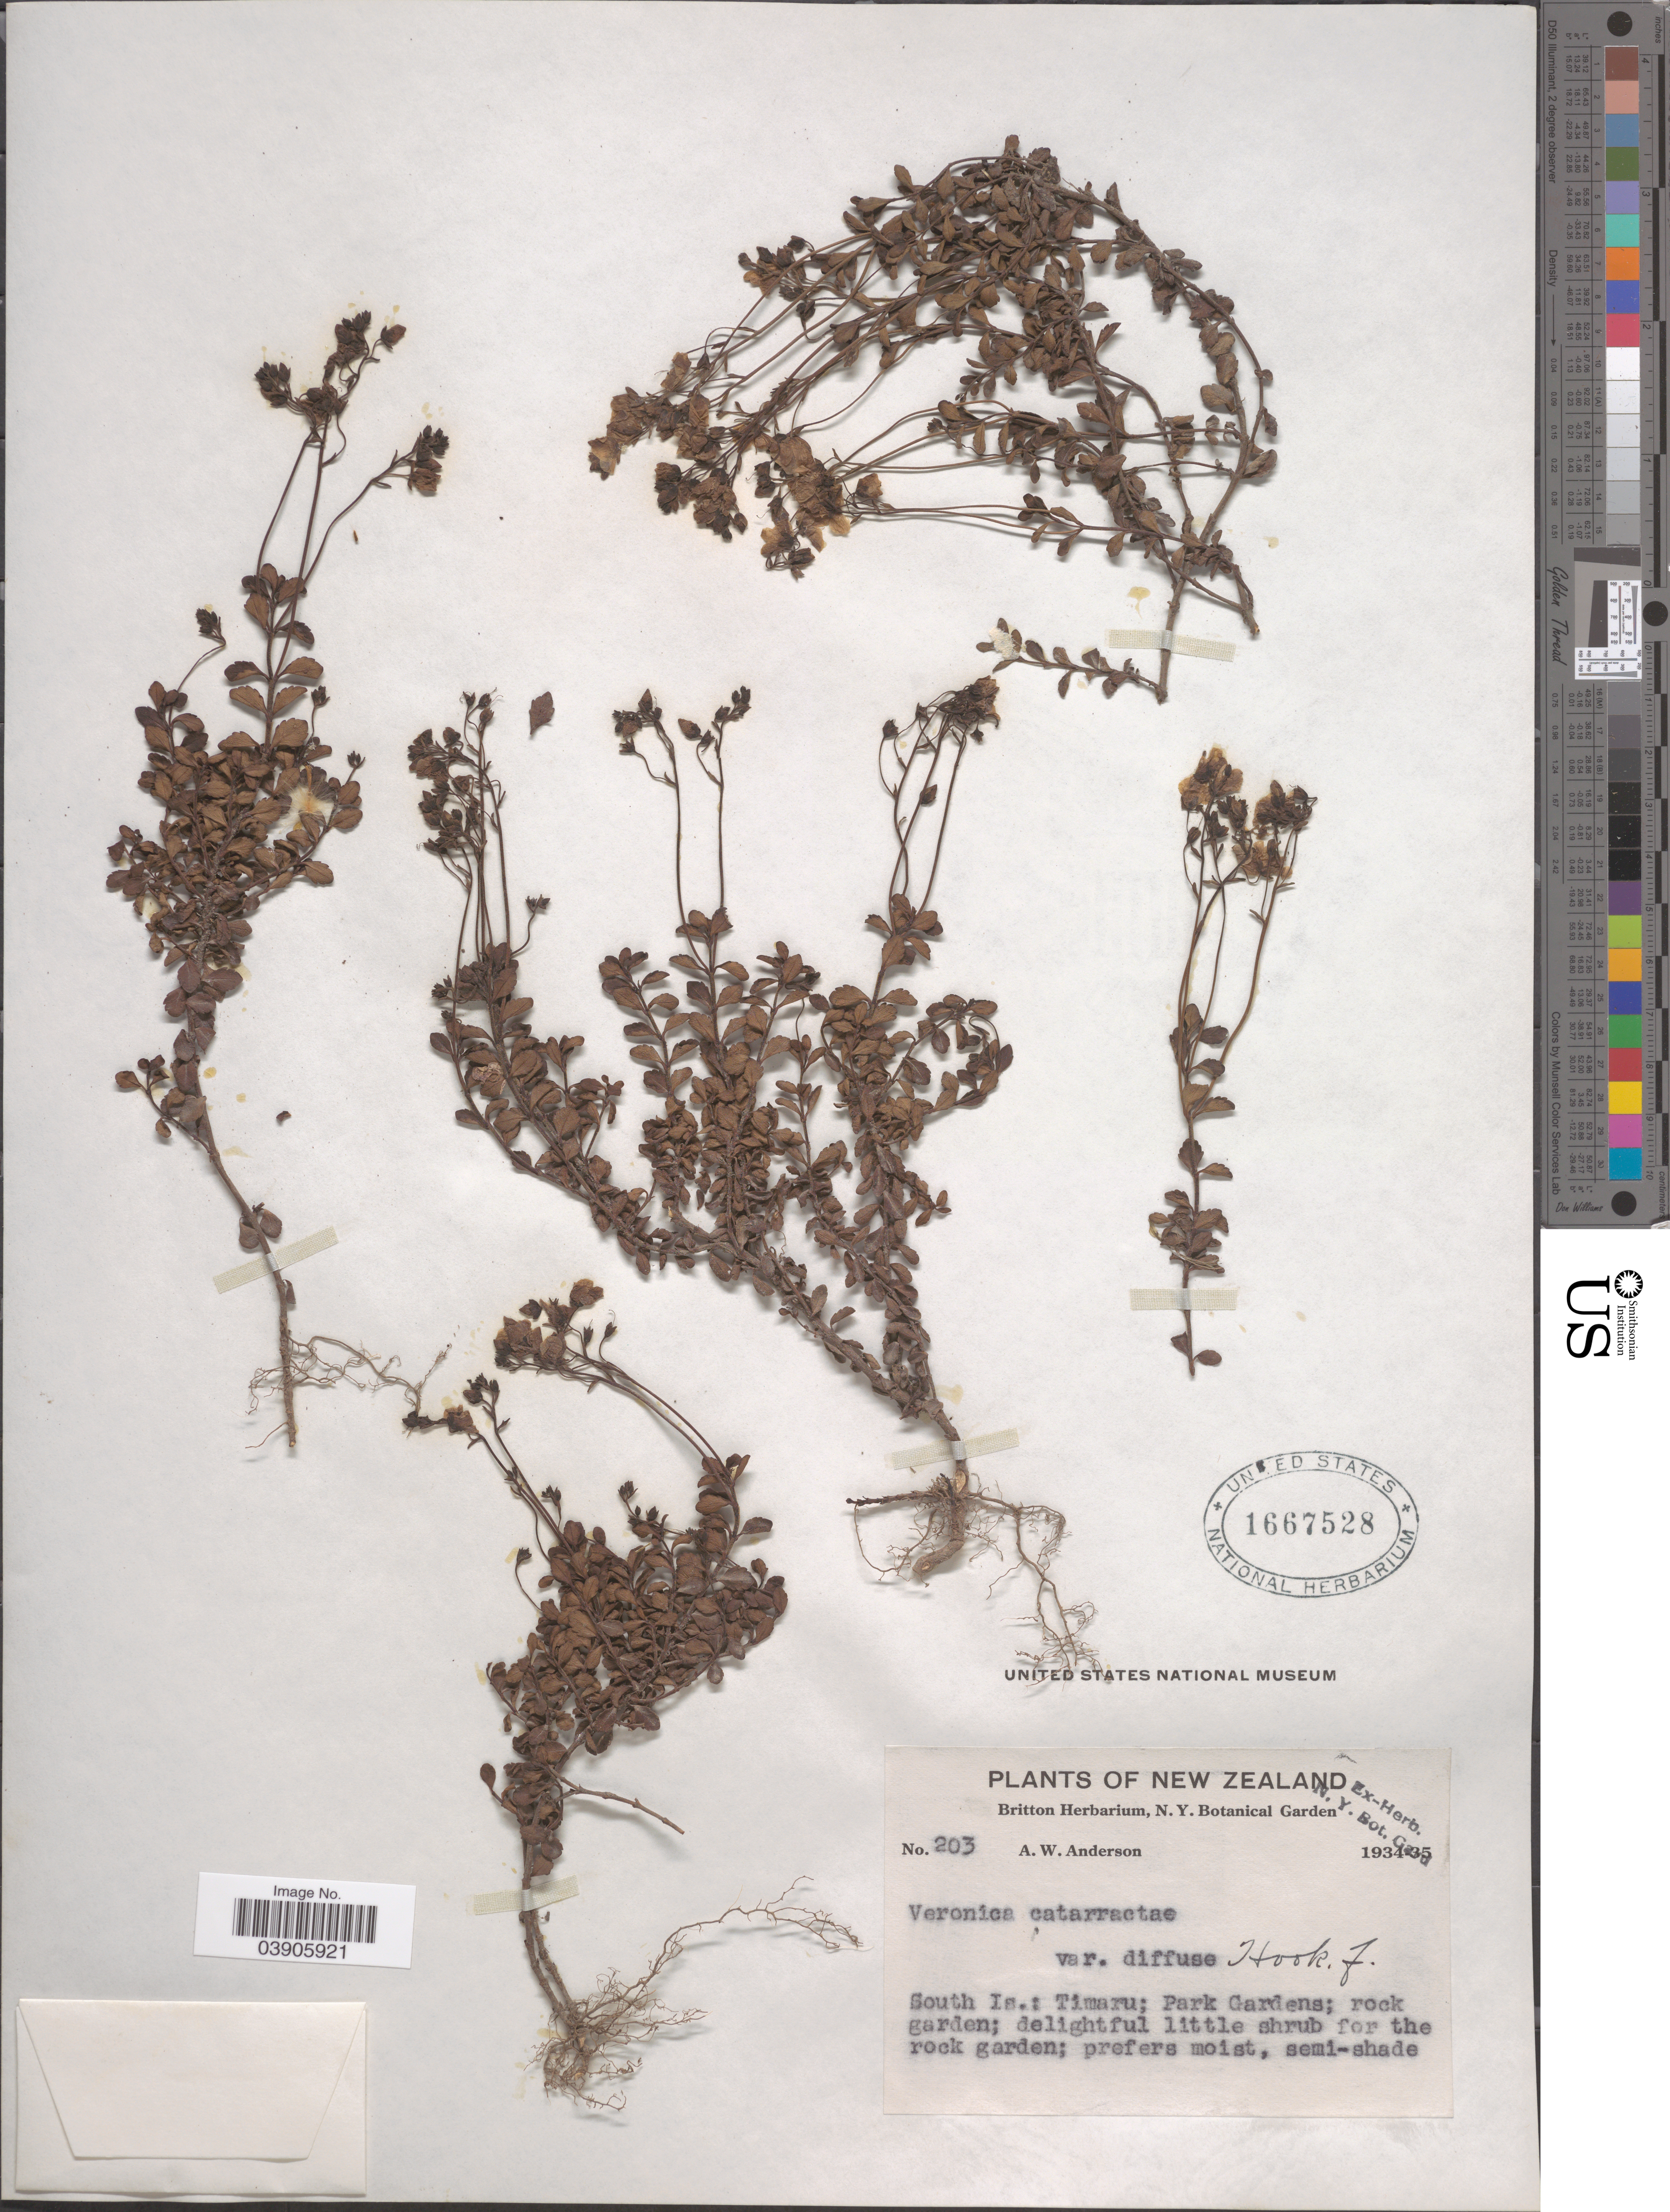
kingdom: Plantae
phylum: Tracheophyta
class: Magnoliopsida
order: Lamiales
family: Plantaginaceae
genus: Hebe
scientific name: Hebe catarractae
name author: (G. Forst.) A. Wall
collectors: A. W. Anderson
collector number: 203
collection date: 1934/1935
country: New Zealand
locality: South Is.: Timaru; Park Gardens; rock garden.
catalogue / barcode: US 1667528